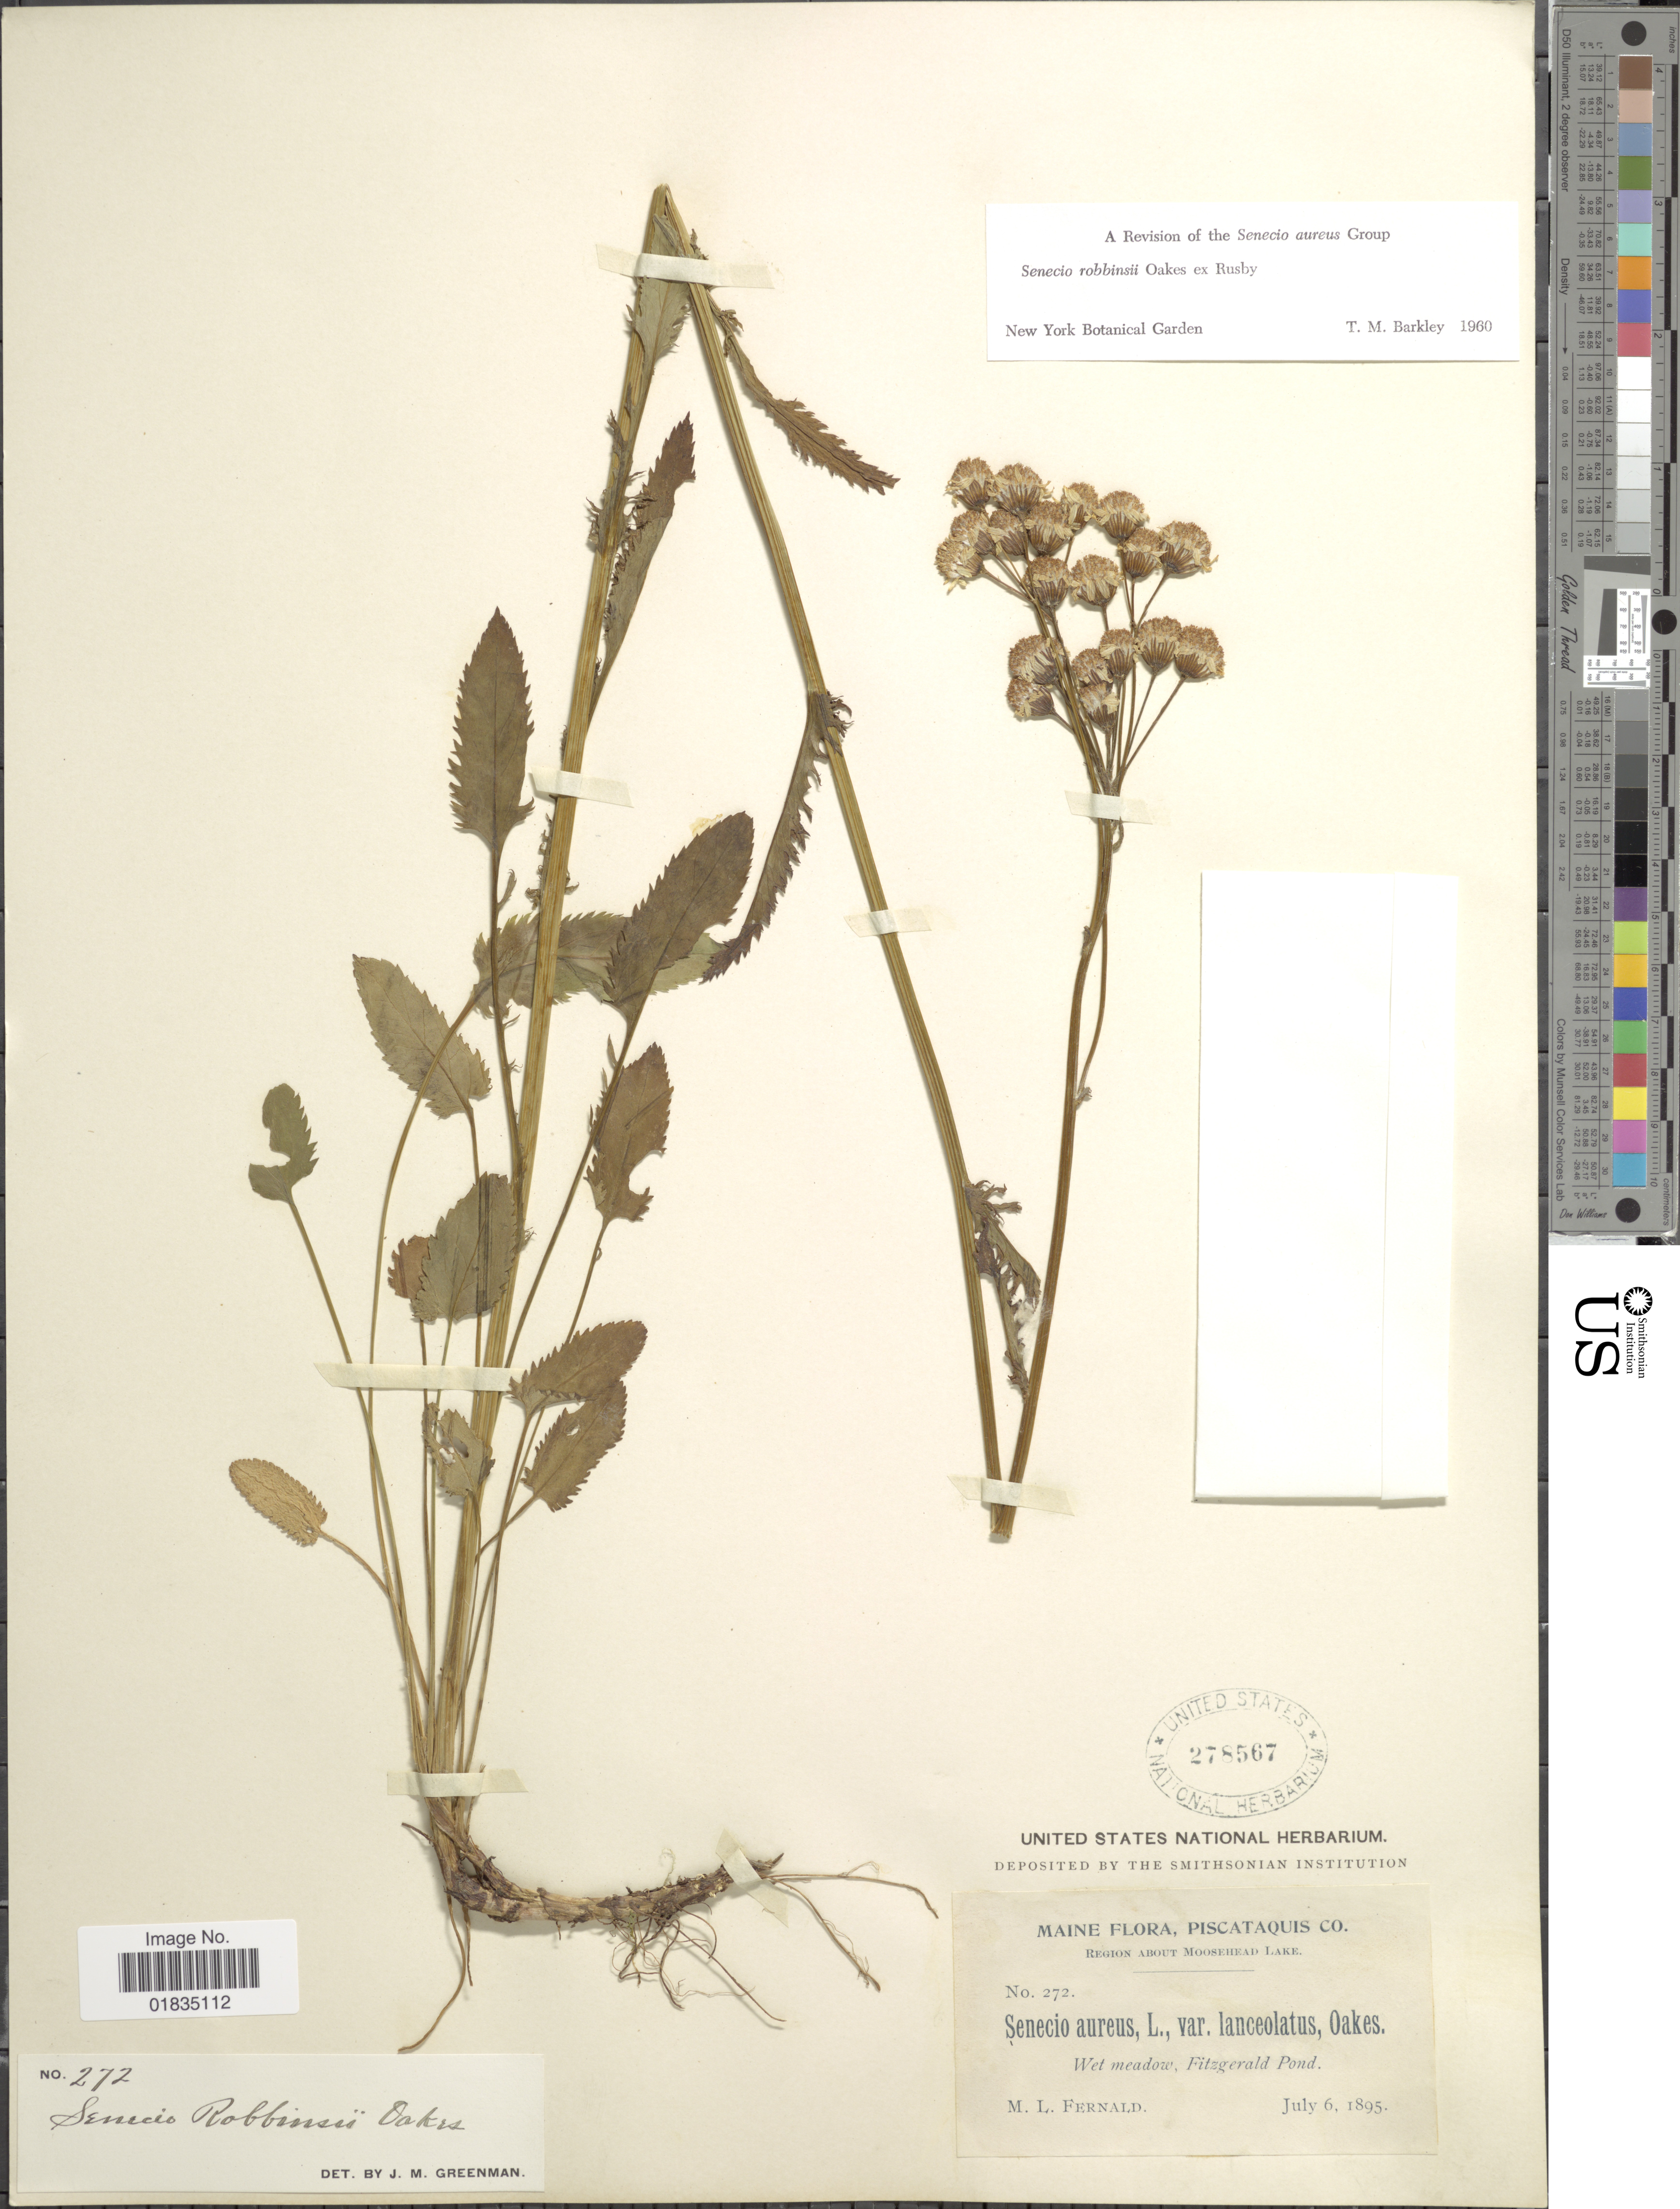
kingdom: Plantae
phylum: Tracheophyta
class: Magnoliopsida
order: Asterales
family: Asteraceae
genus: Packera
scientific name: Packera schweinitziana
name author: (Nutt.) W.A. Weber & Á. Löve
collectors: M. L. Fernald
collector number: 272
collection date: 1895-07-06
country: United States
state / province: Maine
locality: Piscataquis Co. Fitzgerald Pond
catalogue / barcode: US 278567